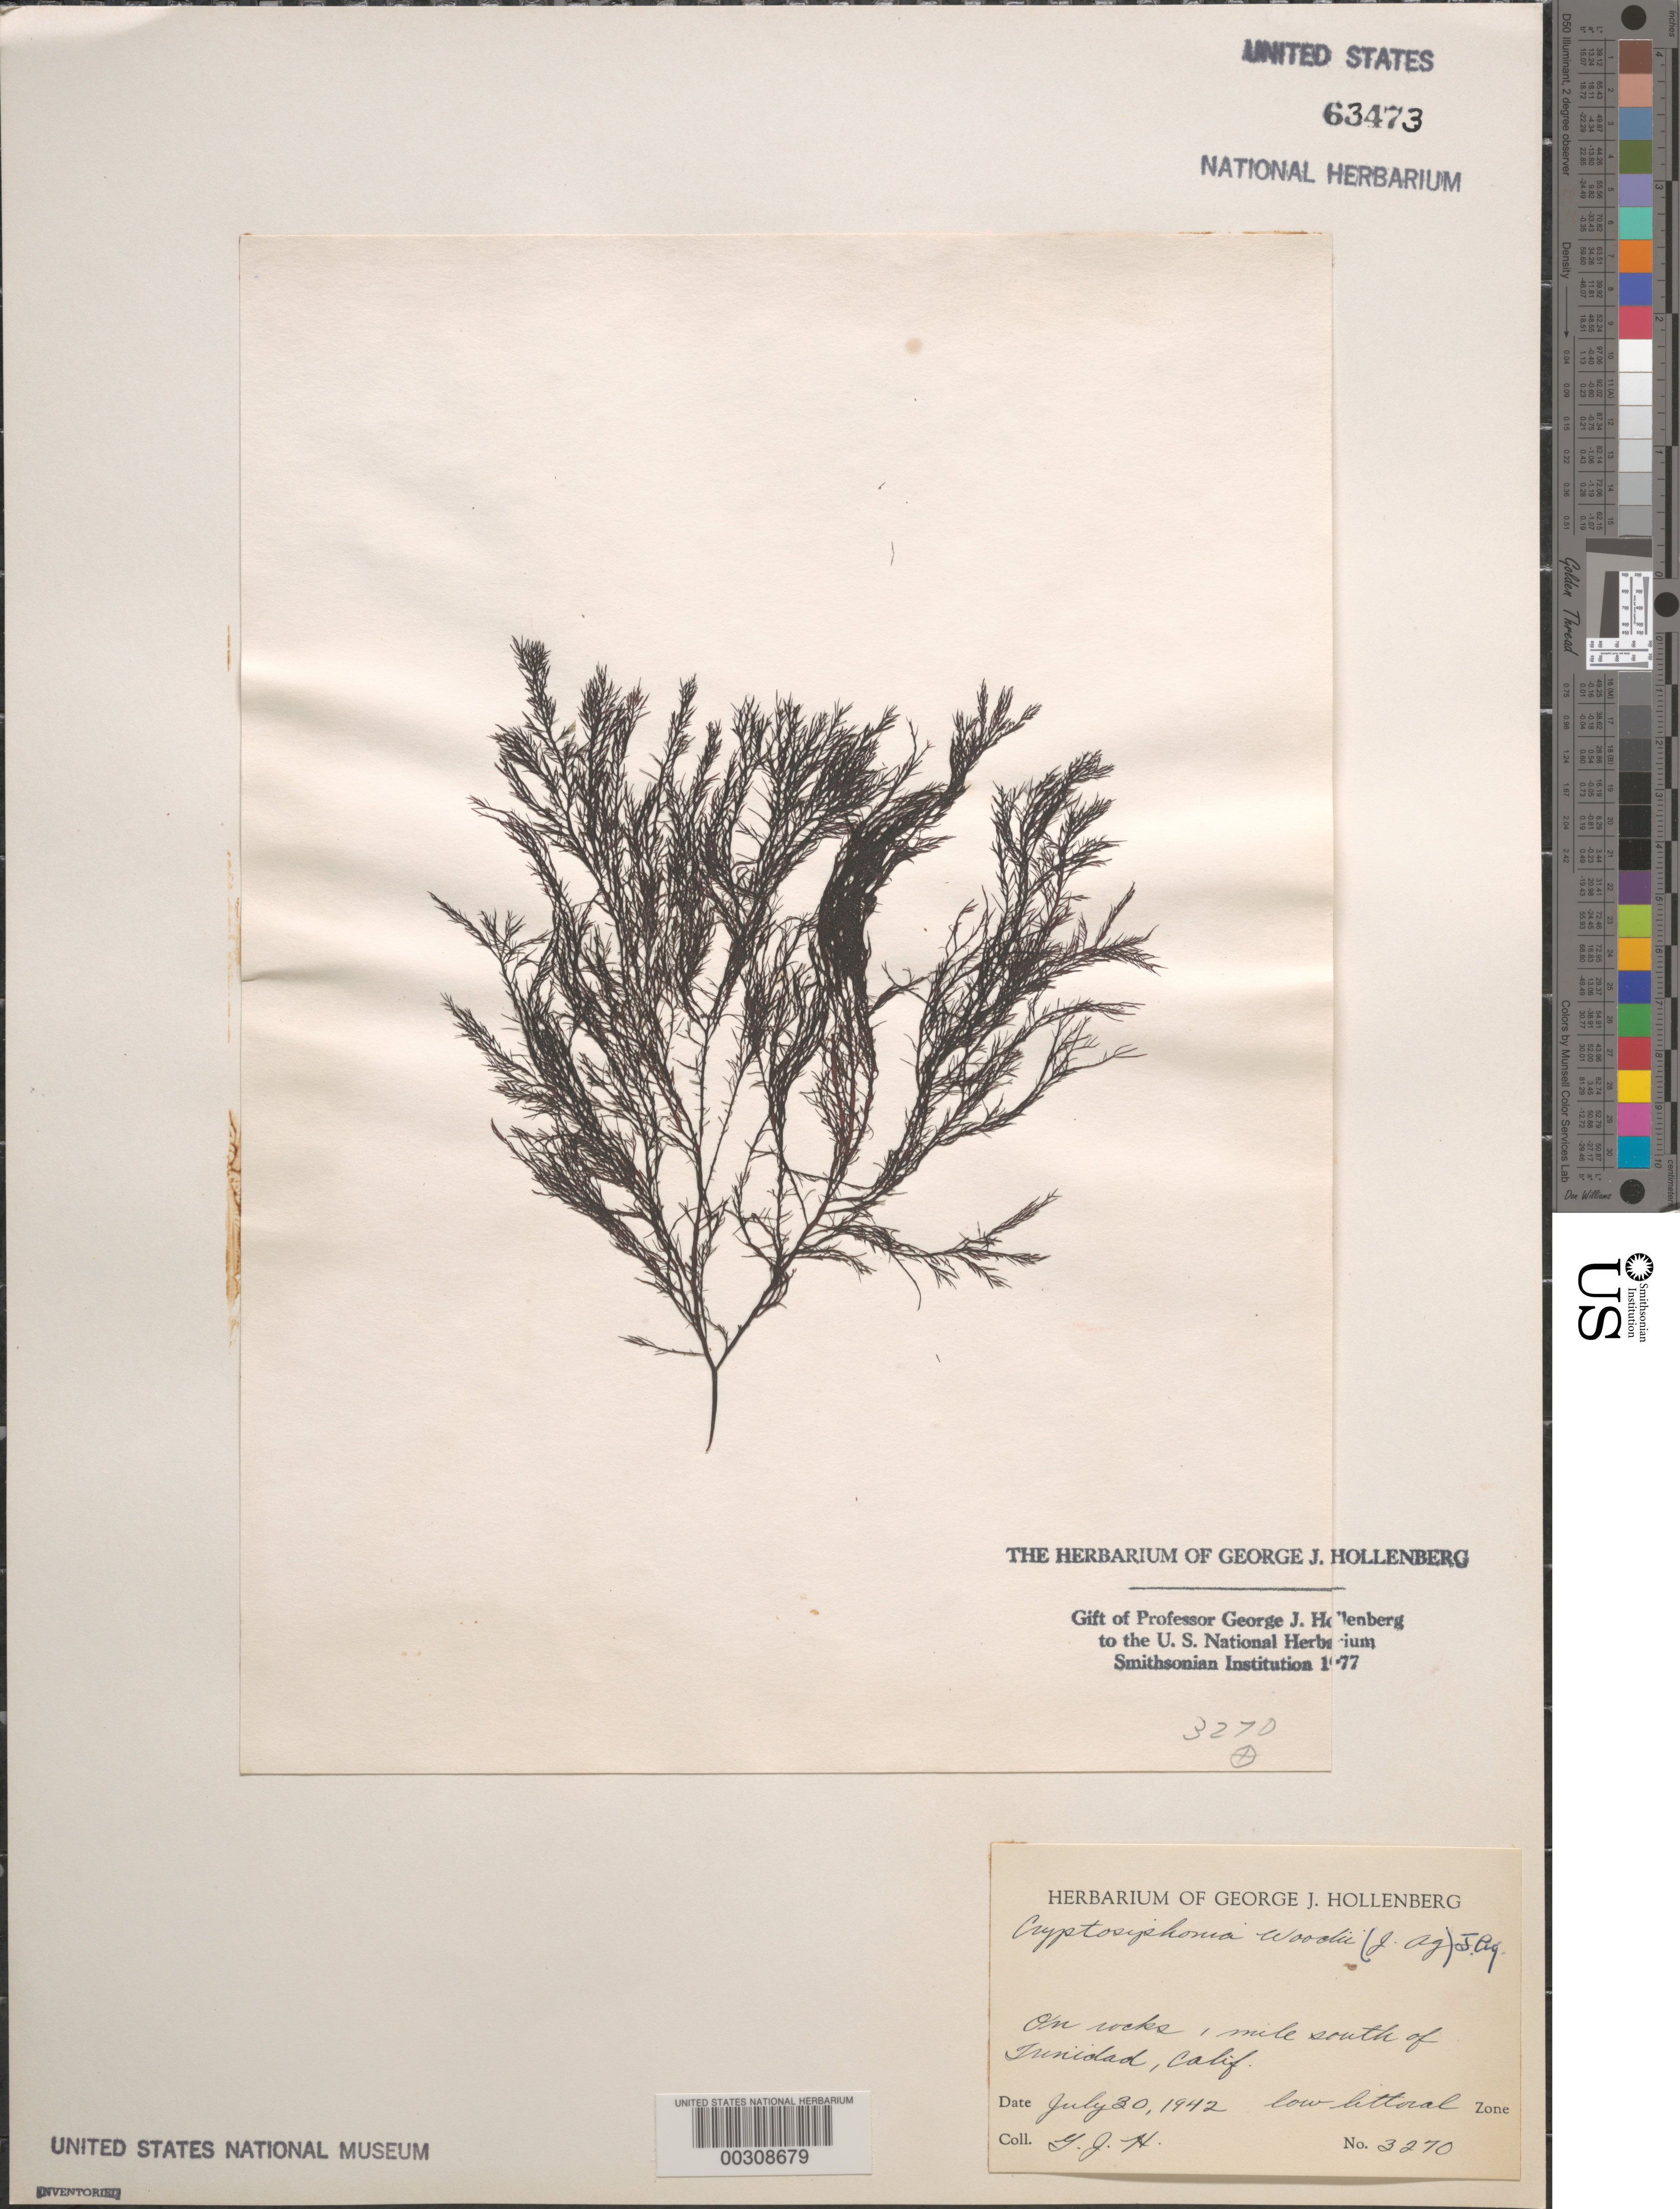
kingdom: Plantae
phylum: Rhodophyta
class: Florideophyceae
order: Gigartinales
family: Dumontiaceae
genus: Cryptosiphonia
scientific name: Cryptosiphonia woodii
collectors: G. Hollenberg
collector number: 3270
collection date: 1942-07-30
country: United States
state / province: California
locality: On rocks 1 mile south of Trinidad. Low littoral Zone.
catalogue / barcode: US 63473